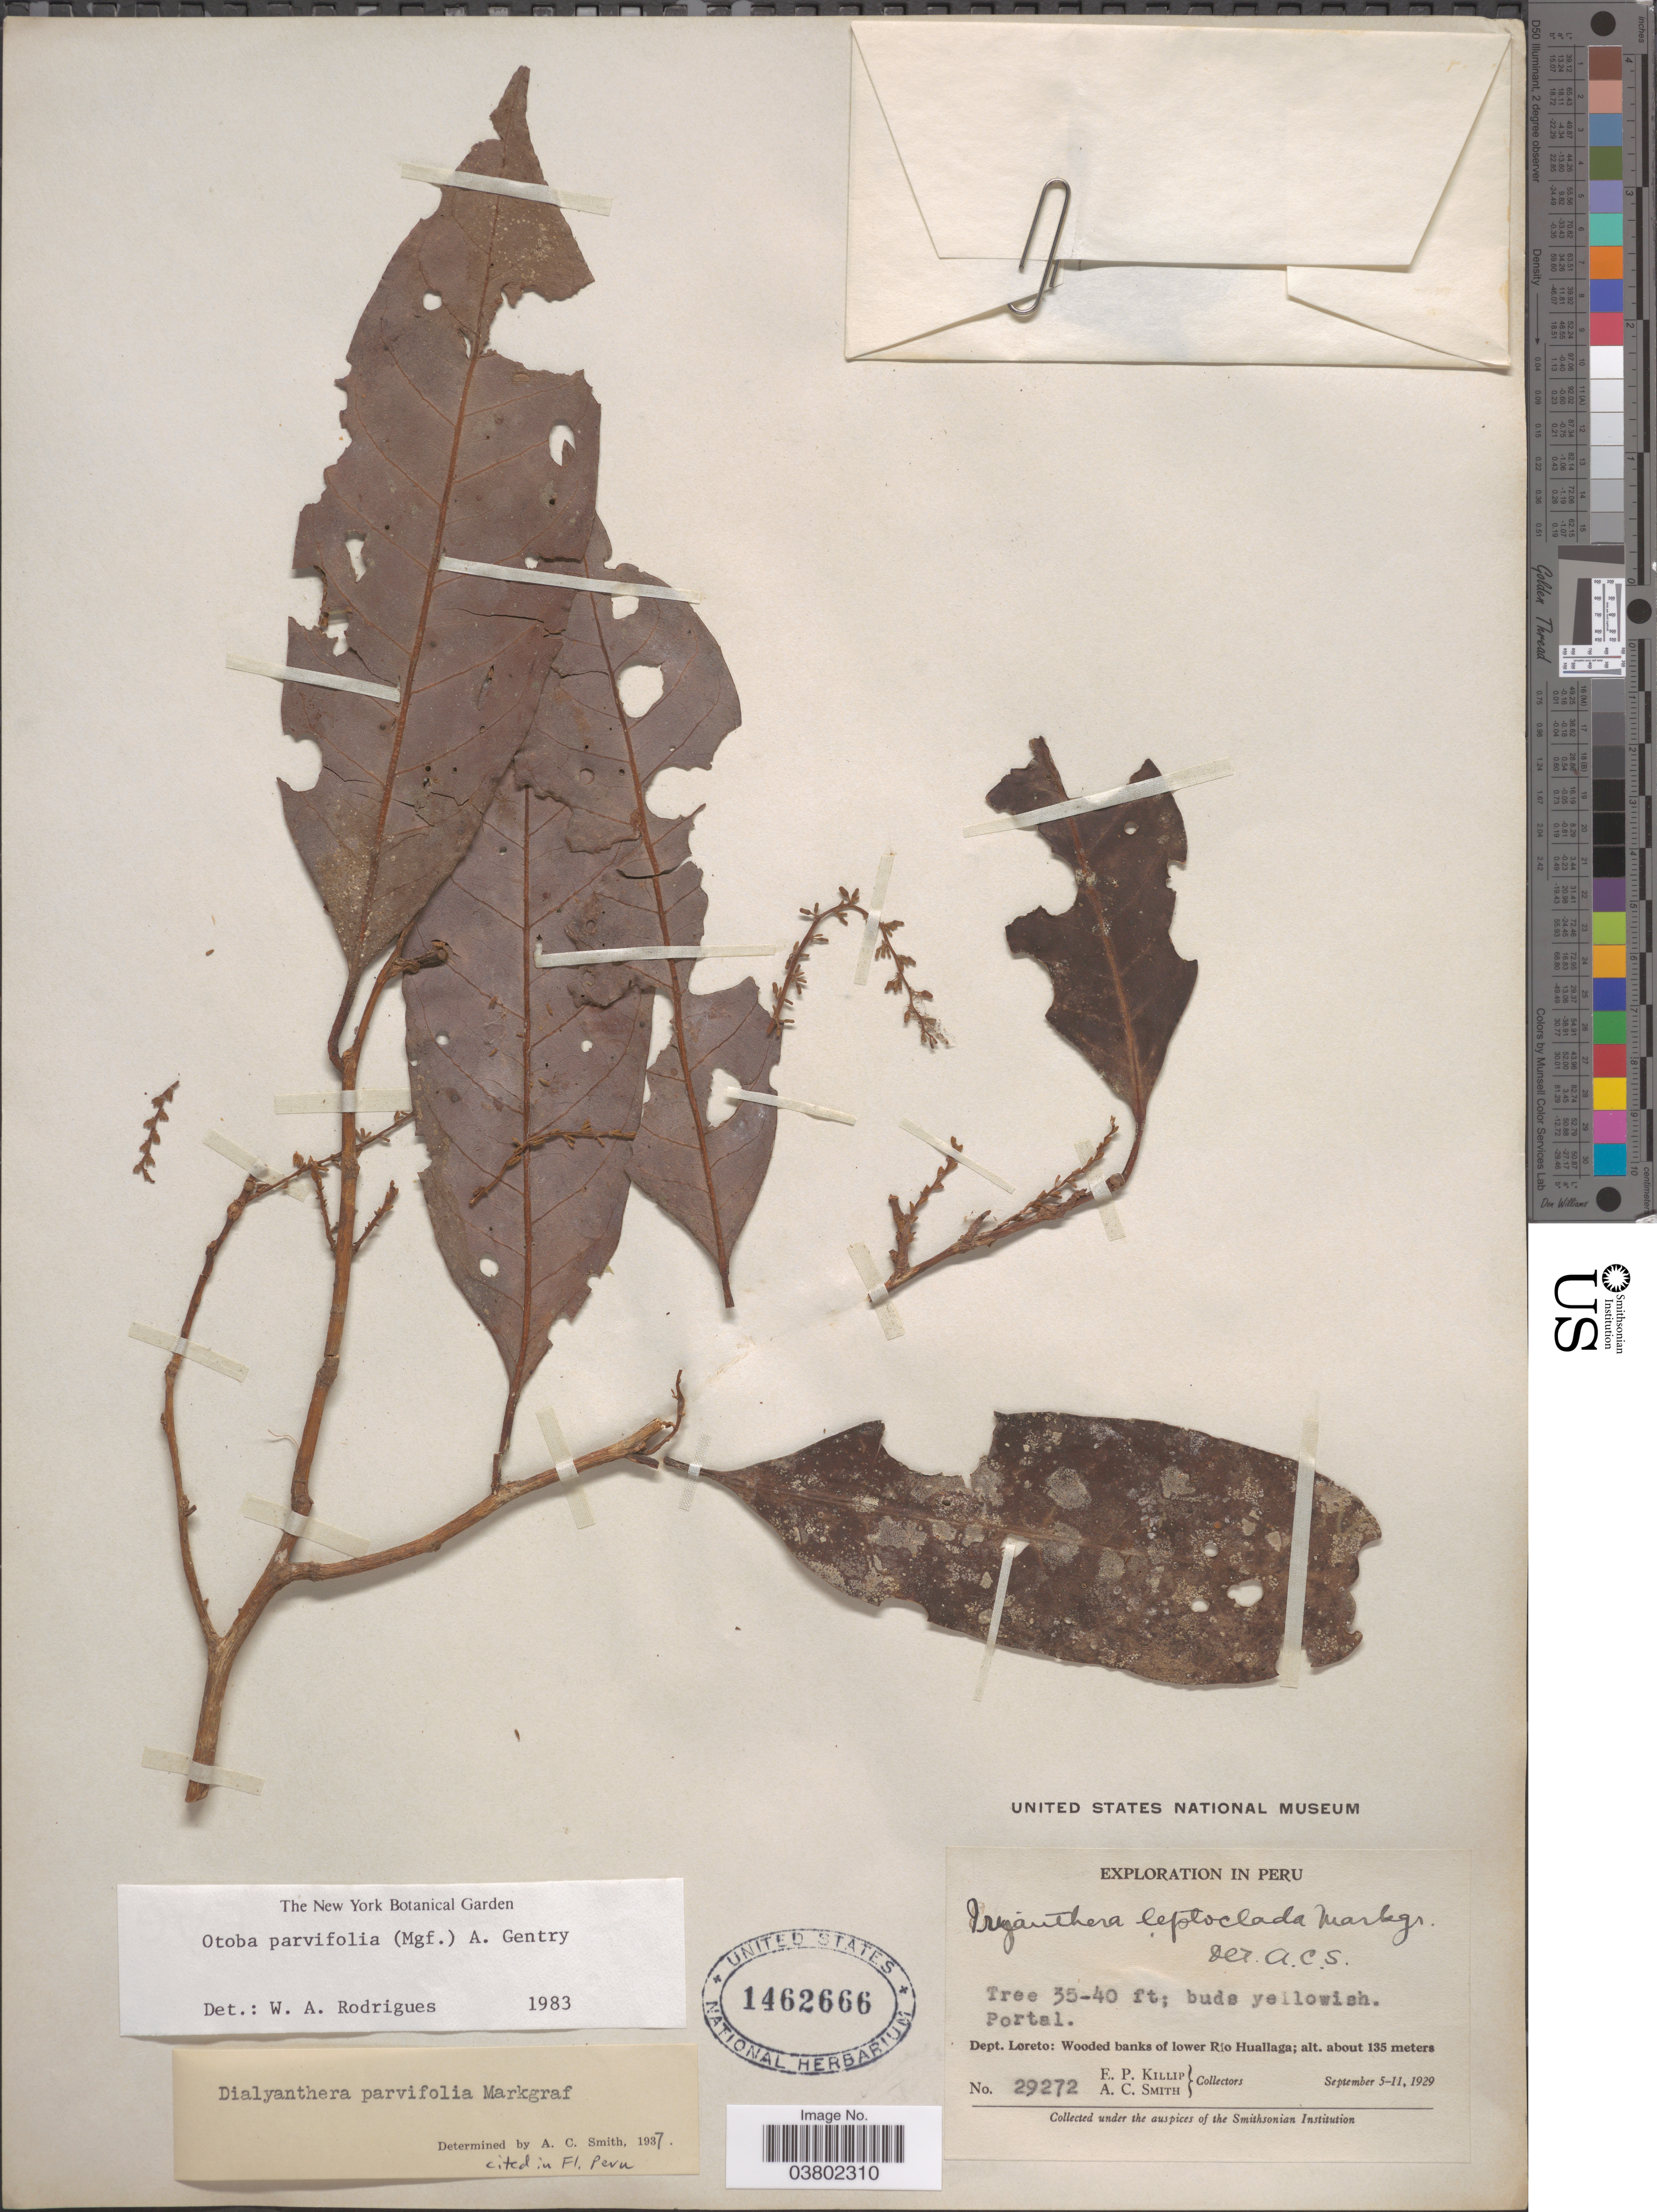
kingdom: Plantae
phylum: Tracheophyta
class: Magnoliopsida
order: Magnoliales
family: Myristicaceae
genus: Otoba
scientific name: Otoba parvifolia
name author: (Markgr.) A.H. Gentry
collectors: E. P. Killip & A. C. Smith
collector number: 29272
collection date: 1929-09-05/1929-09-11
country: Peru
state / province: Loreto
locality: Dept. Loreto: Wooded banks of lower Río Huallaga.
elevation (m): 135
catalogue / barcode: US 1462666